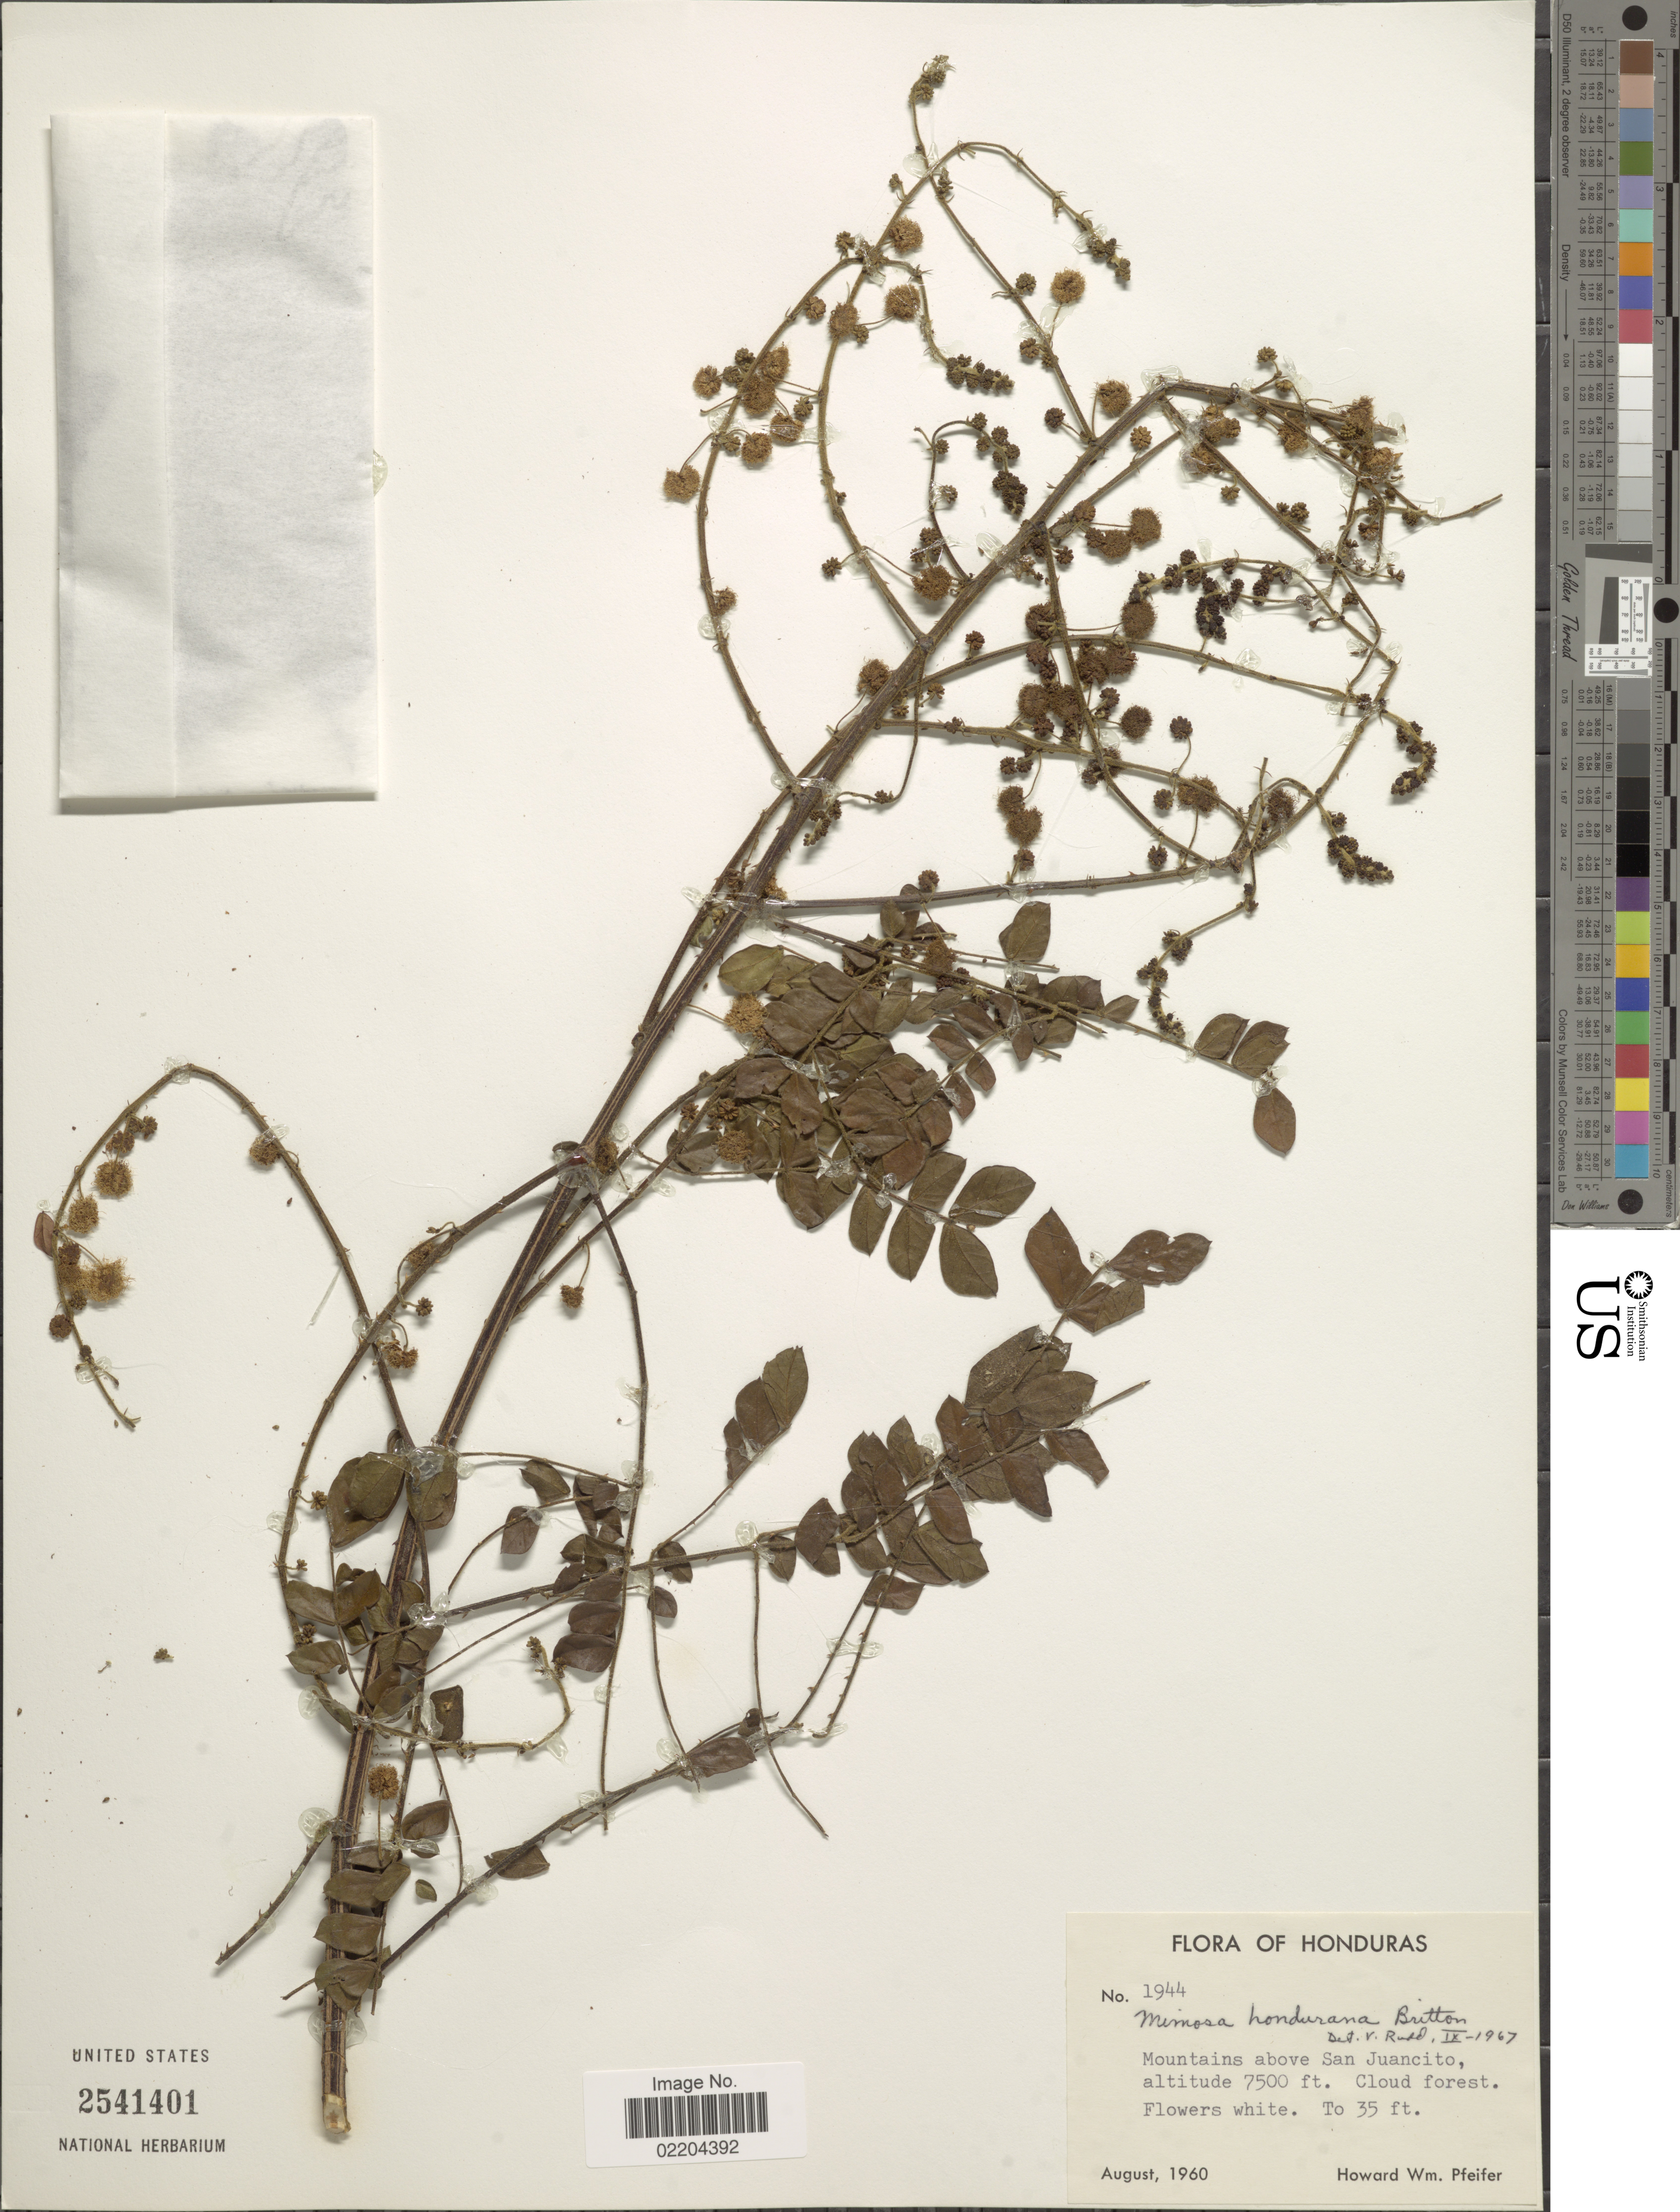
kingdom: Plantae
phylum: Tracheophyta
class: Magnoliopsida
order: Fabales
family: Fabaceae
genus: Mimosa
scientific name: Mimosa hondurana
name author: Britton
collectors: H. W. Pfeifer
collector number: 1944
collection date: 1960-08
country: Honduras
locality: Honduras, Mountains above San Juancito.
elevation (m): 2286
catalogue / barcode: US 2541401